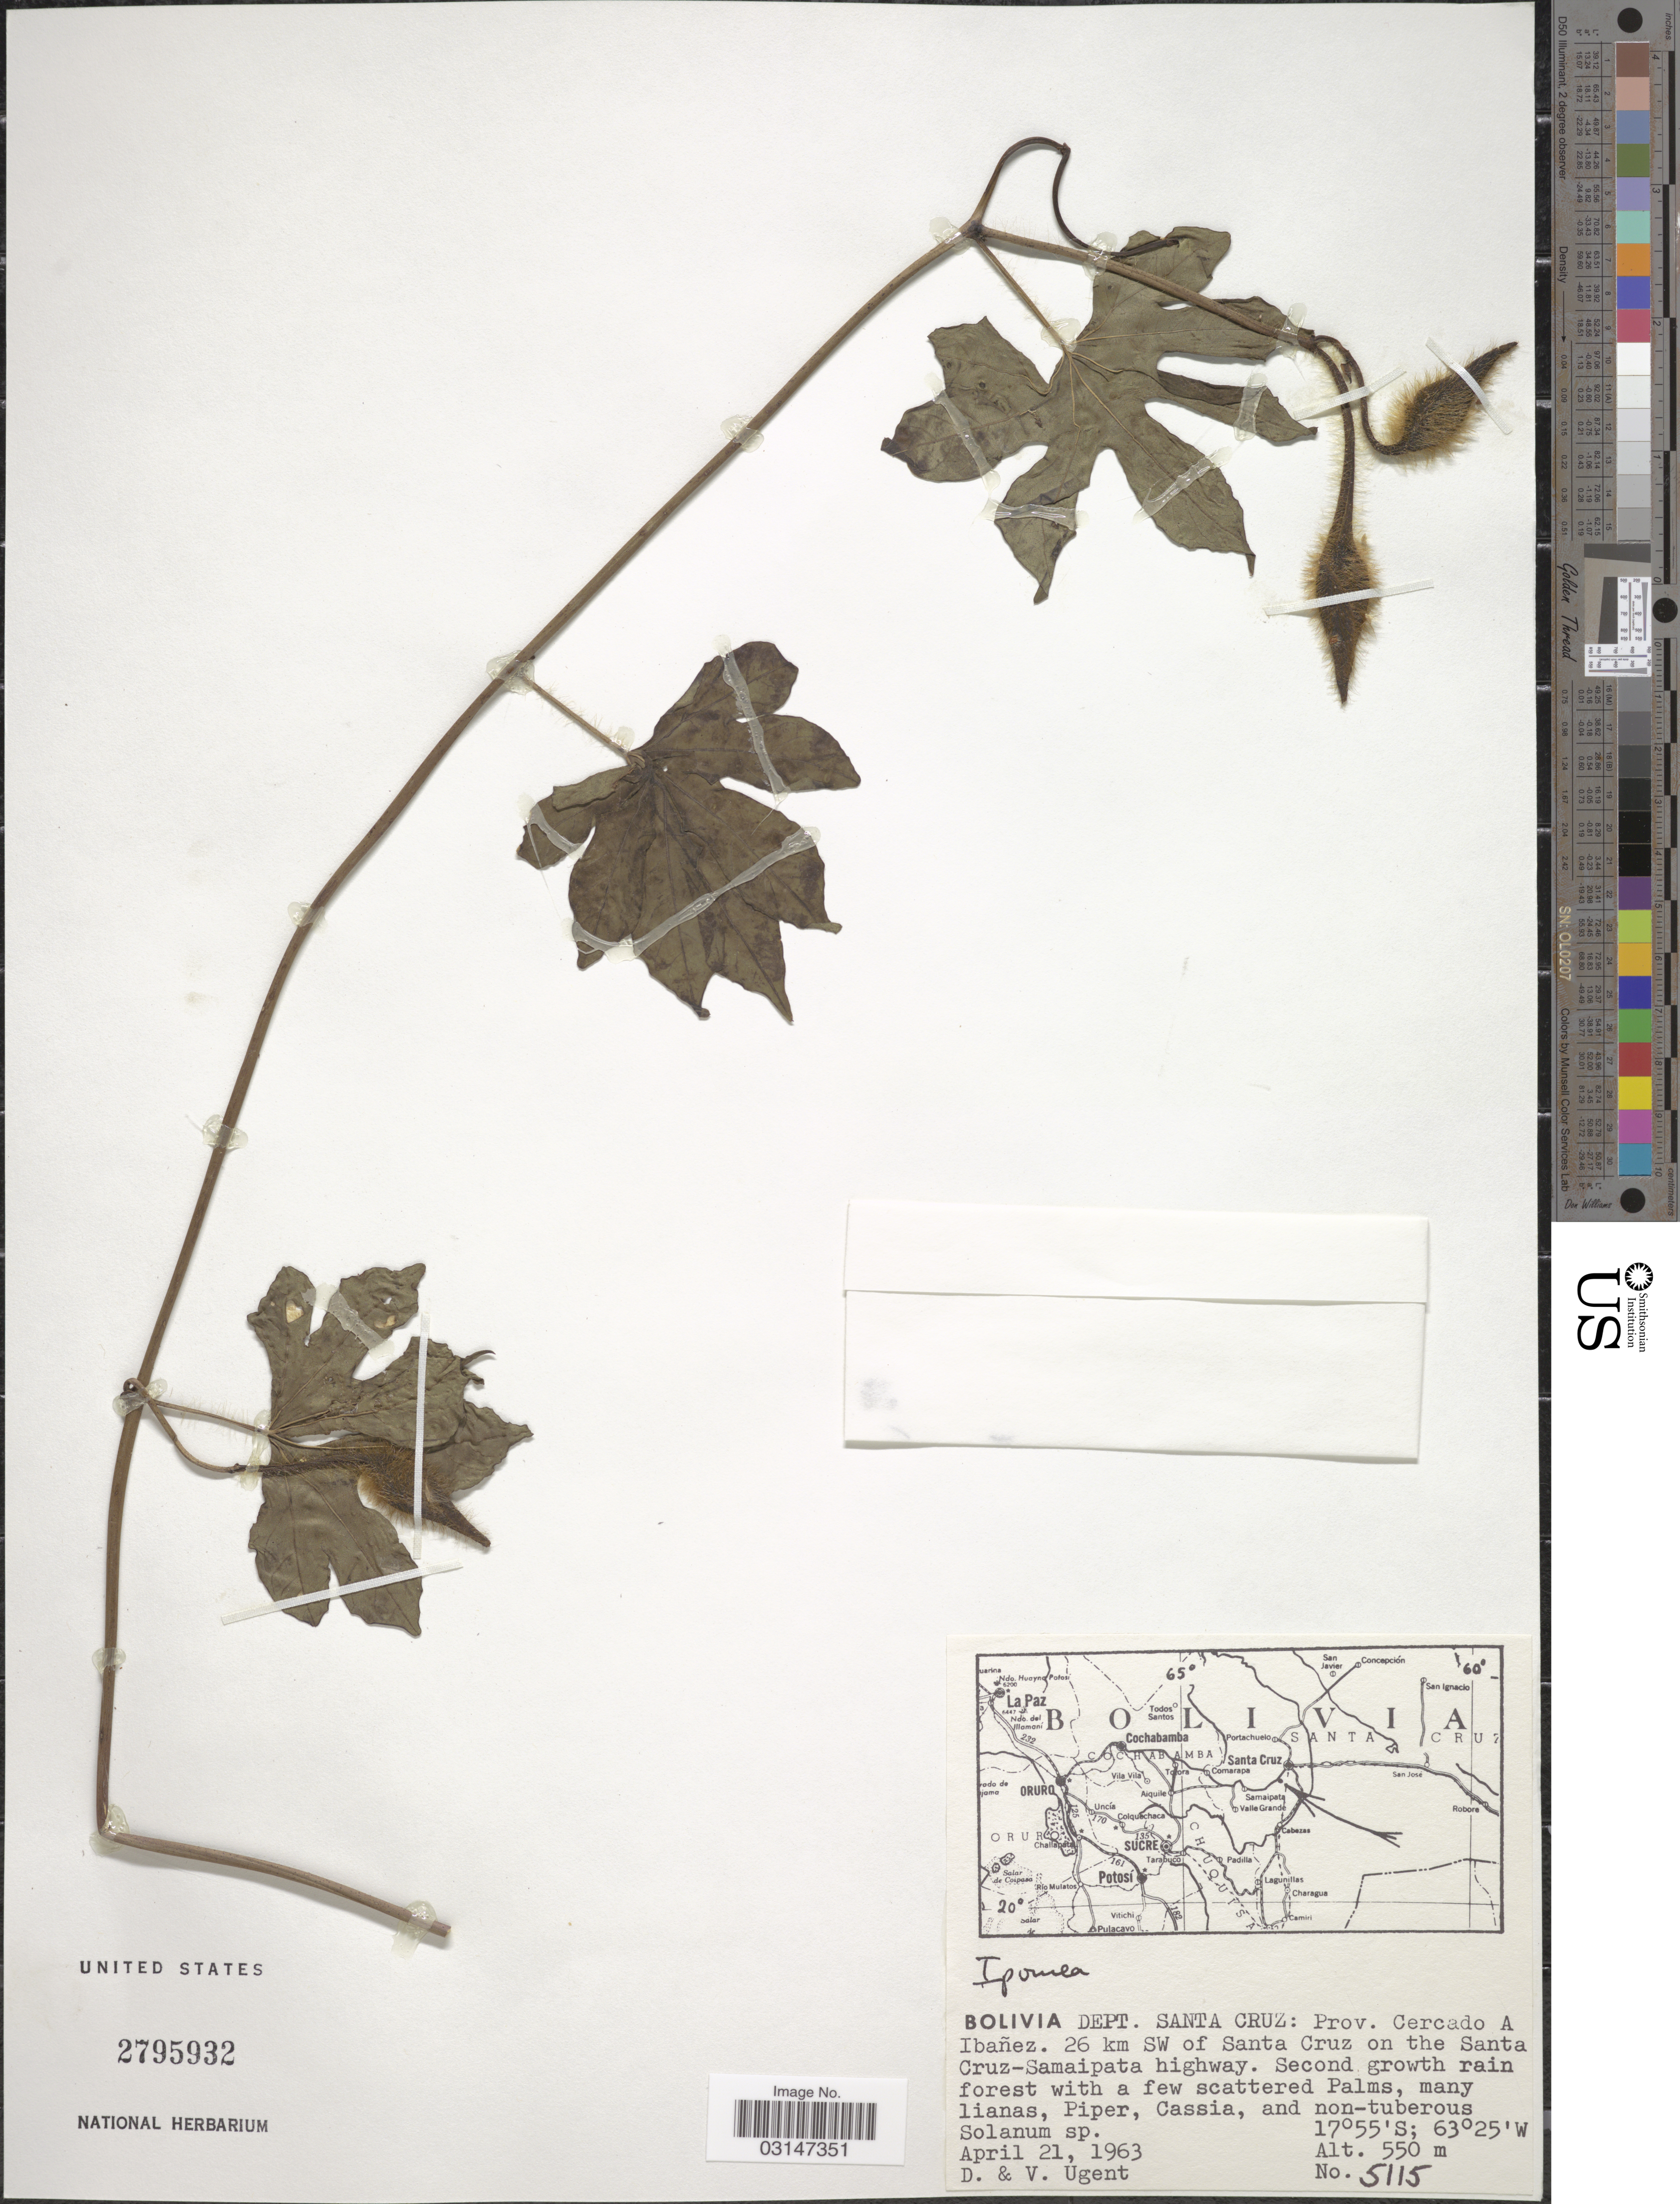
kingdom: Plantae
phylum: Tracheophyta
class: Magnoliopsida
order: Solanales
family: Convolvulaceae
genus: Distimake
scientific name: Distimake dissectus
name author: (Jacq.) A. R. Simões & Staples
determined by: Strong, Mark T., (BOT), Smithsonian Institution - National Museum of Natural History (UNITED STATES)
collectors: D. Ugent & V. Ugent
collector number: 5115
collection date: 1963-04-21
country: Bolivia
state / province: Santa Cruz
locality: Dept. Santa Cruz: Prov. Cercado A Ibañez. 26 km SW of Santa Cruz on the Santa Cruz-Samaipata highway.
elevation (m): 550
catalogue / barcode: US 2795932